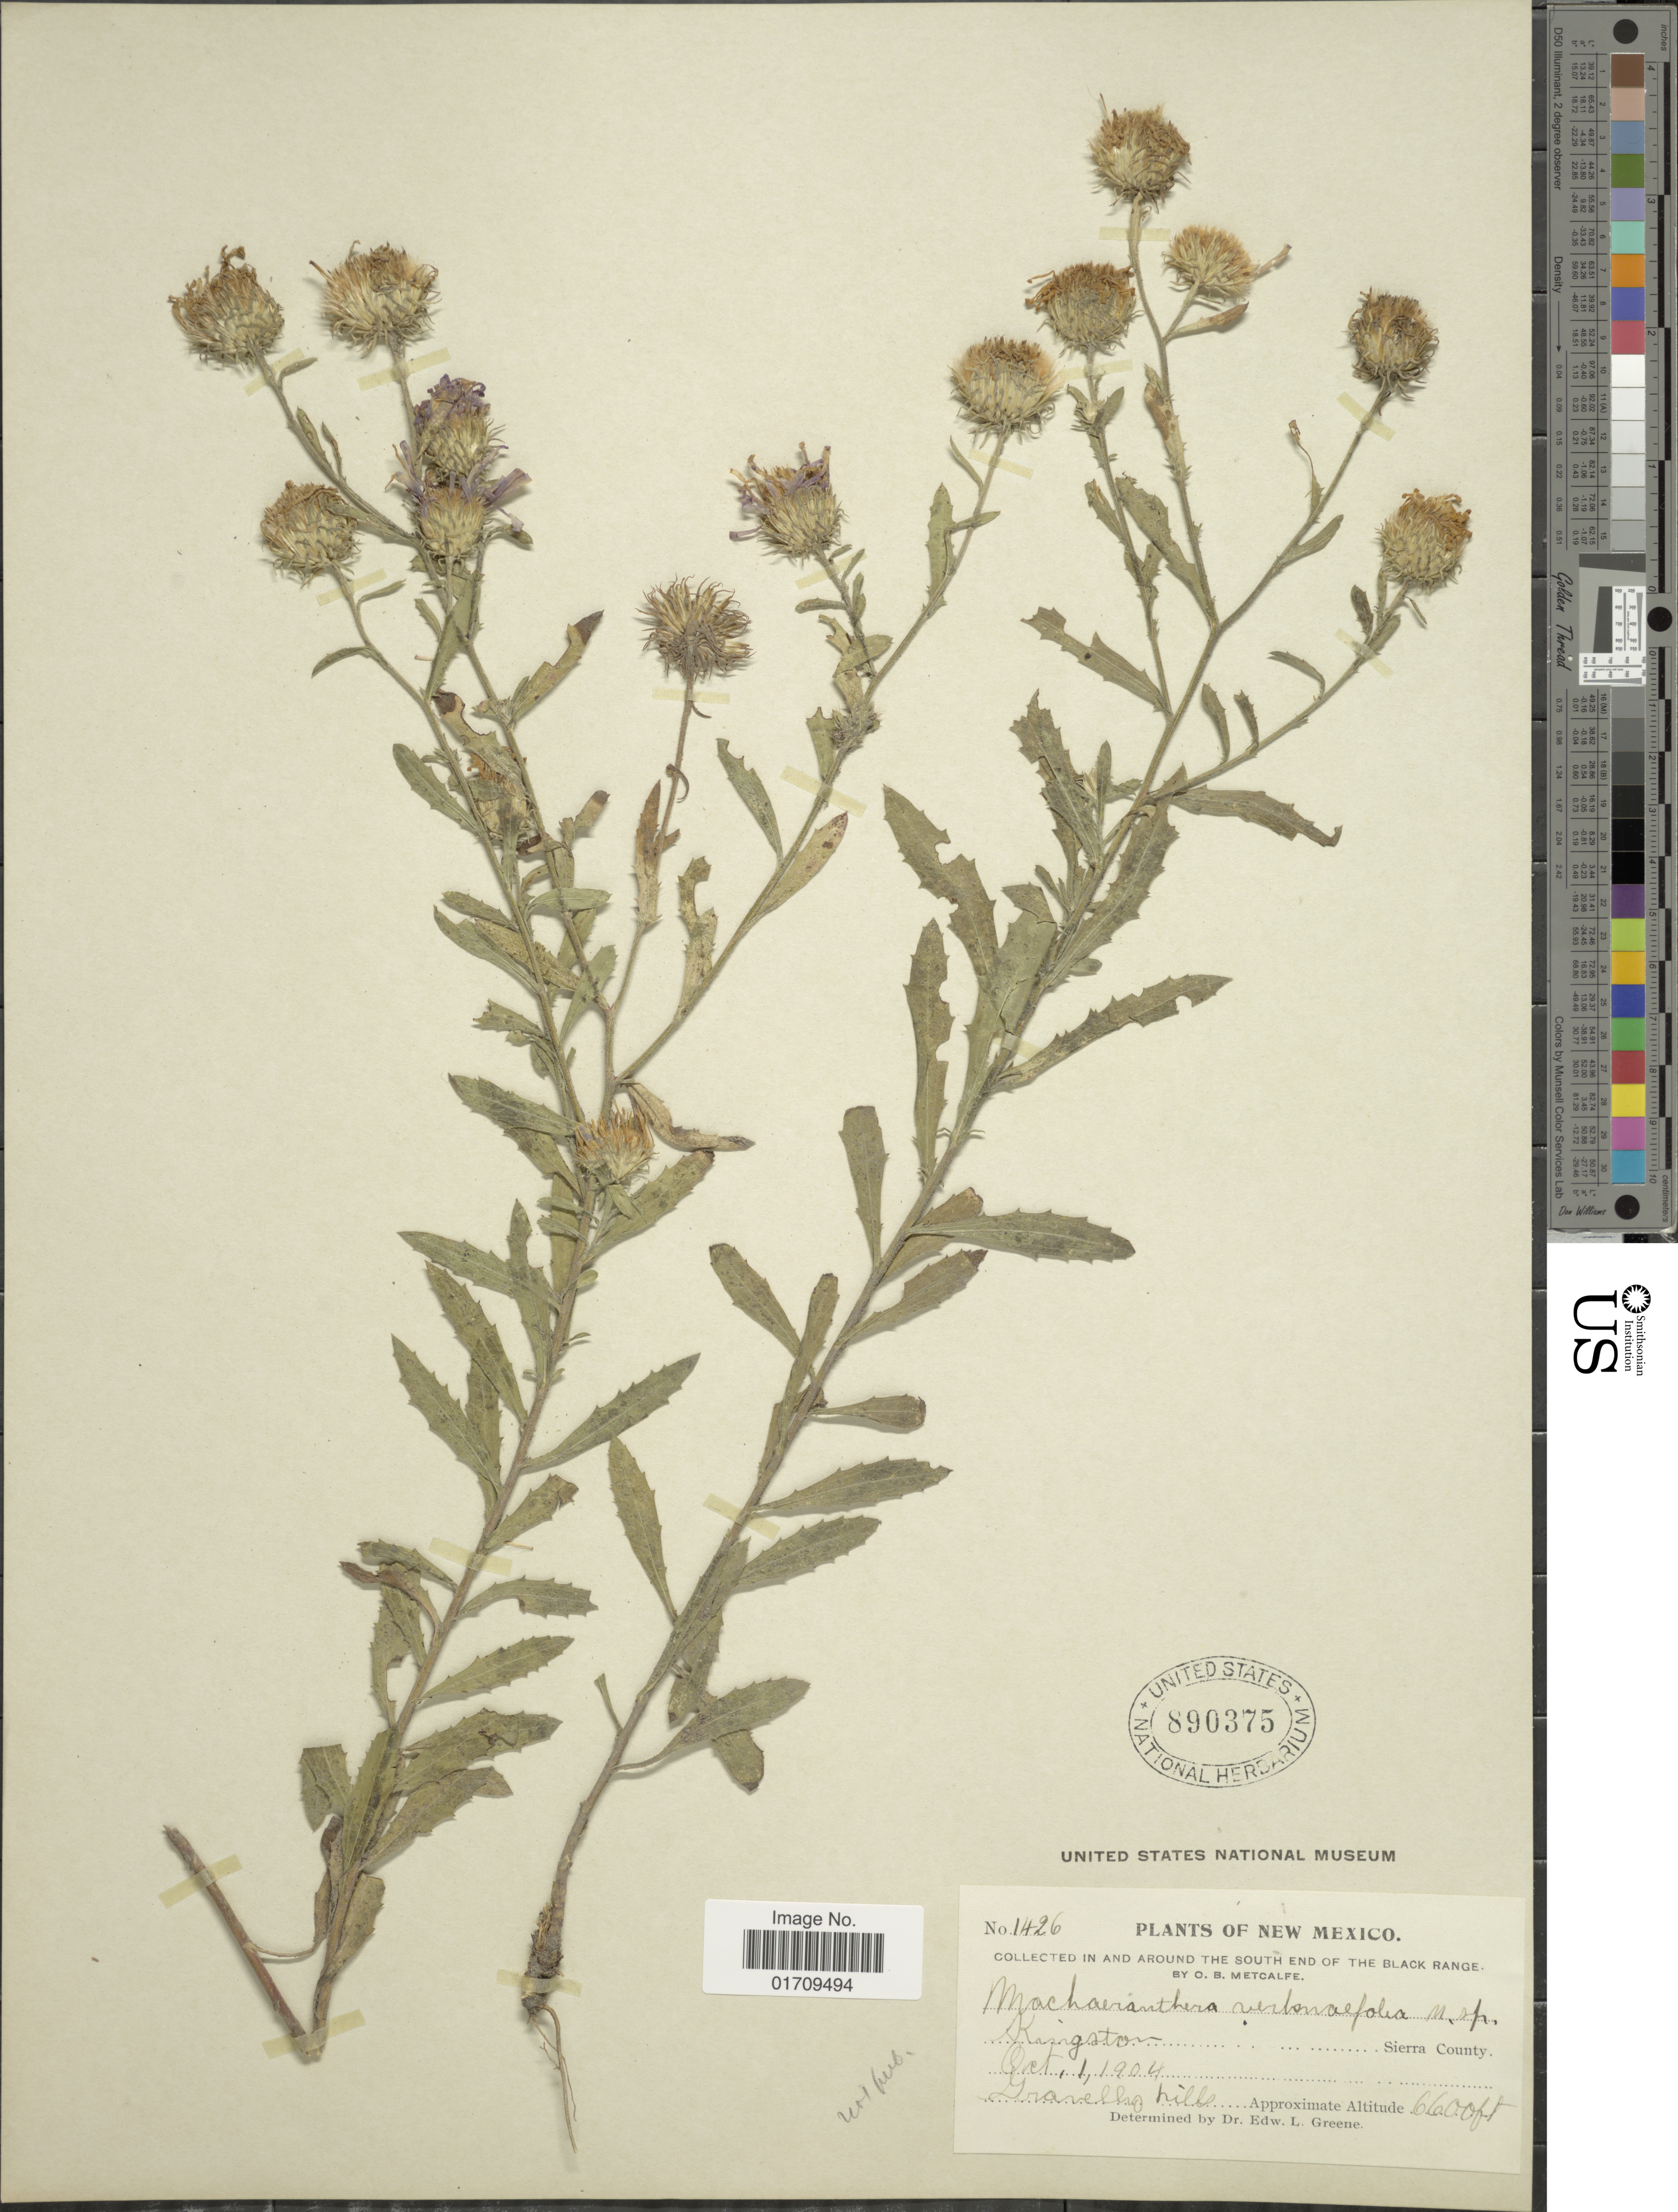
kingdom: Plantae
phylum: Tracheophyta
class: Magnoliopsida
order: Asterales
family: Asteraceae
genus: Dieteria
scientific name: Dieteria asteroides var. asteroides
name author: Torr.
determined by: Spellenberg, R.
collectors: O. B. Metcalfe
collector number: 1426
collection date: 1904-10-01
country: United States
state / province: New Mexico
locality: In and around the south end of the Black Range, Kingston, Sierra County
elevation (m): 2012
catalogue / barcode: US 890375